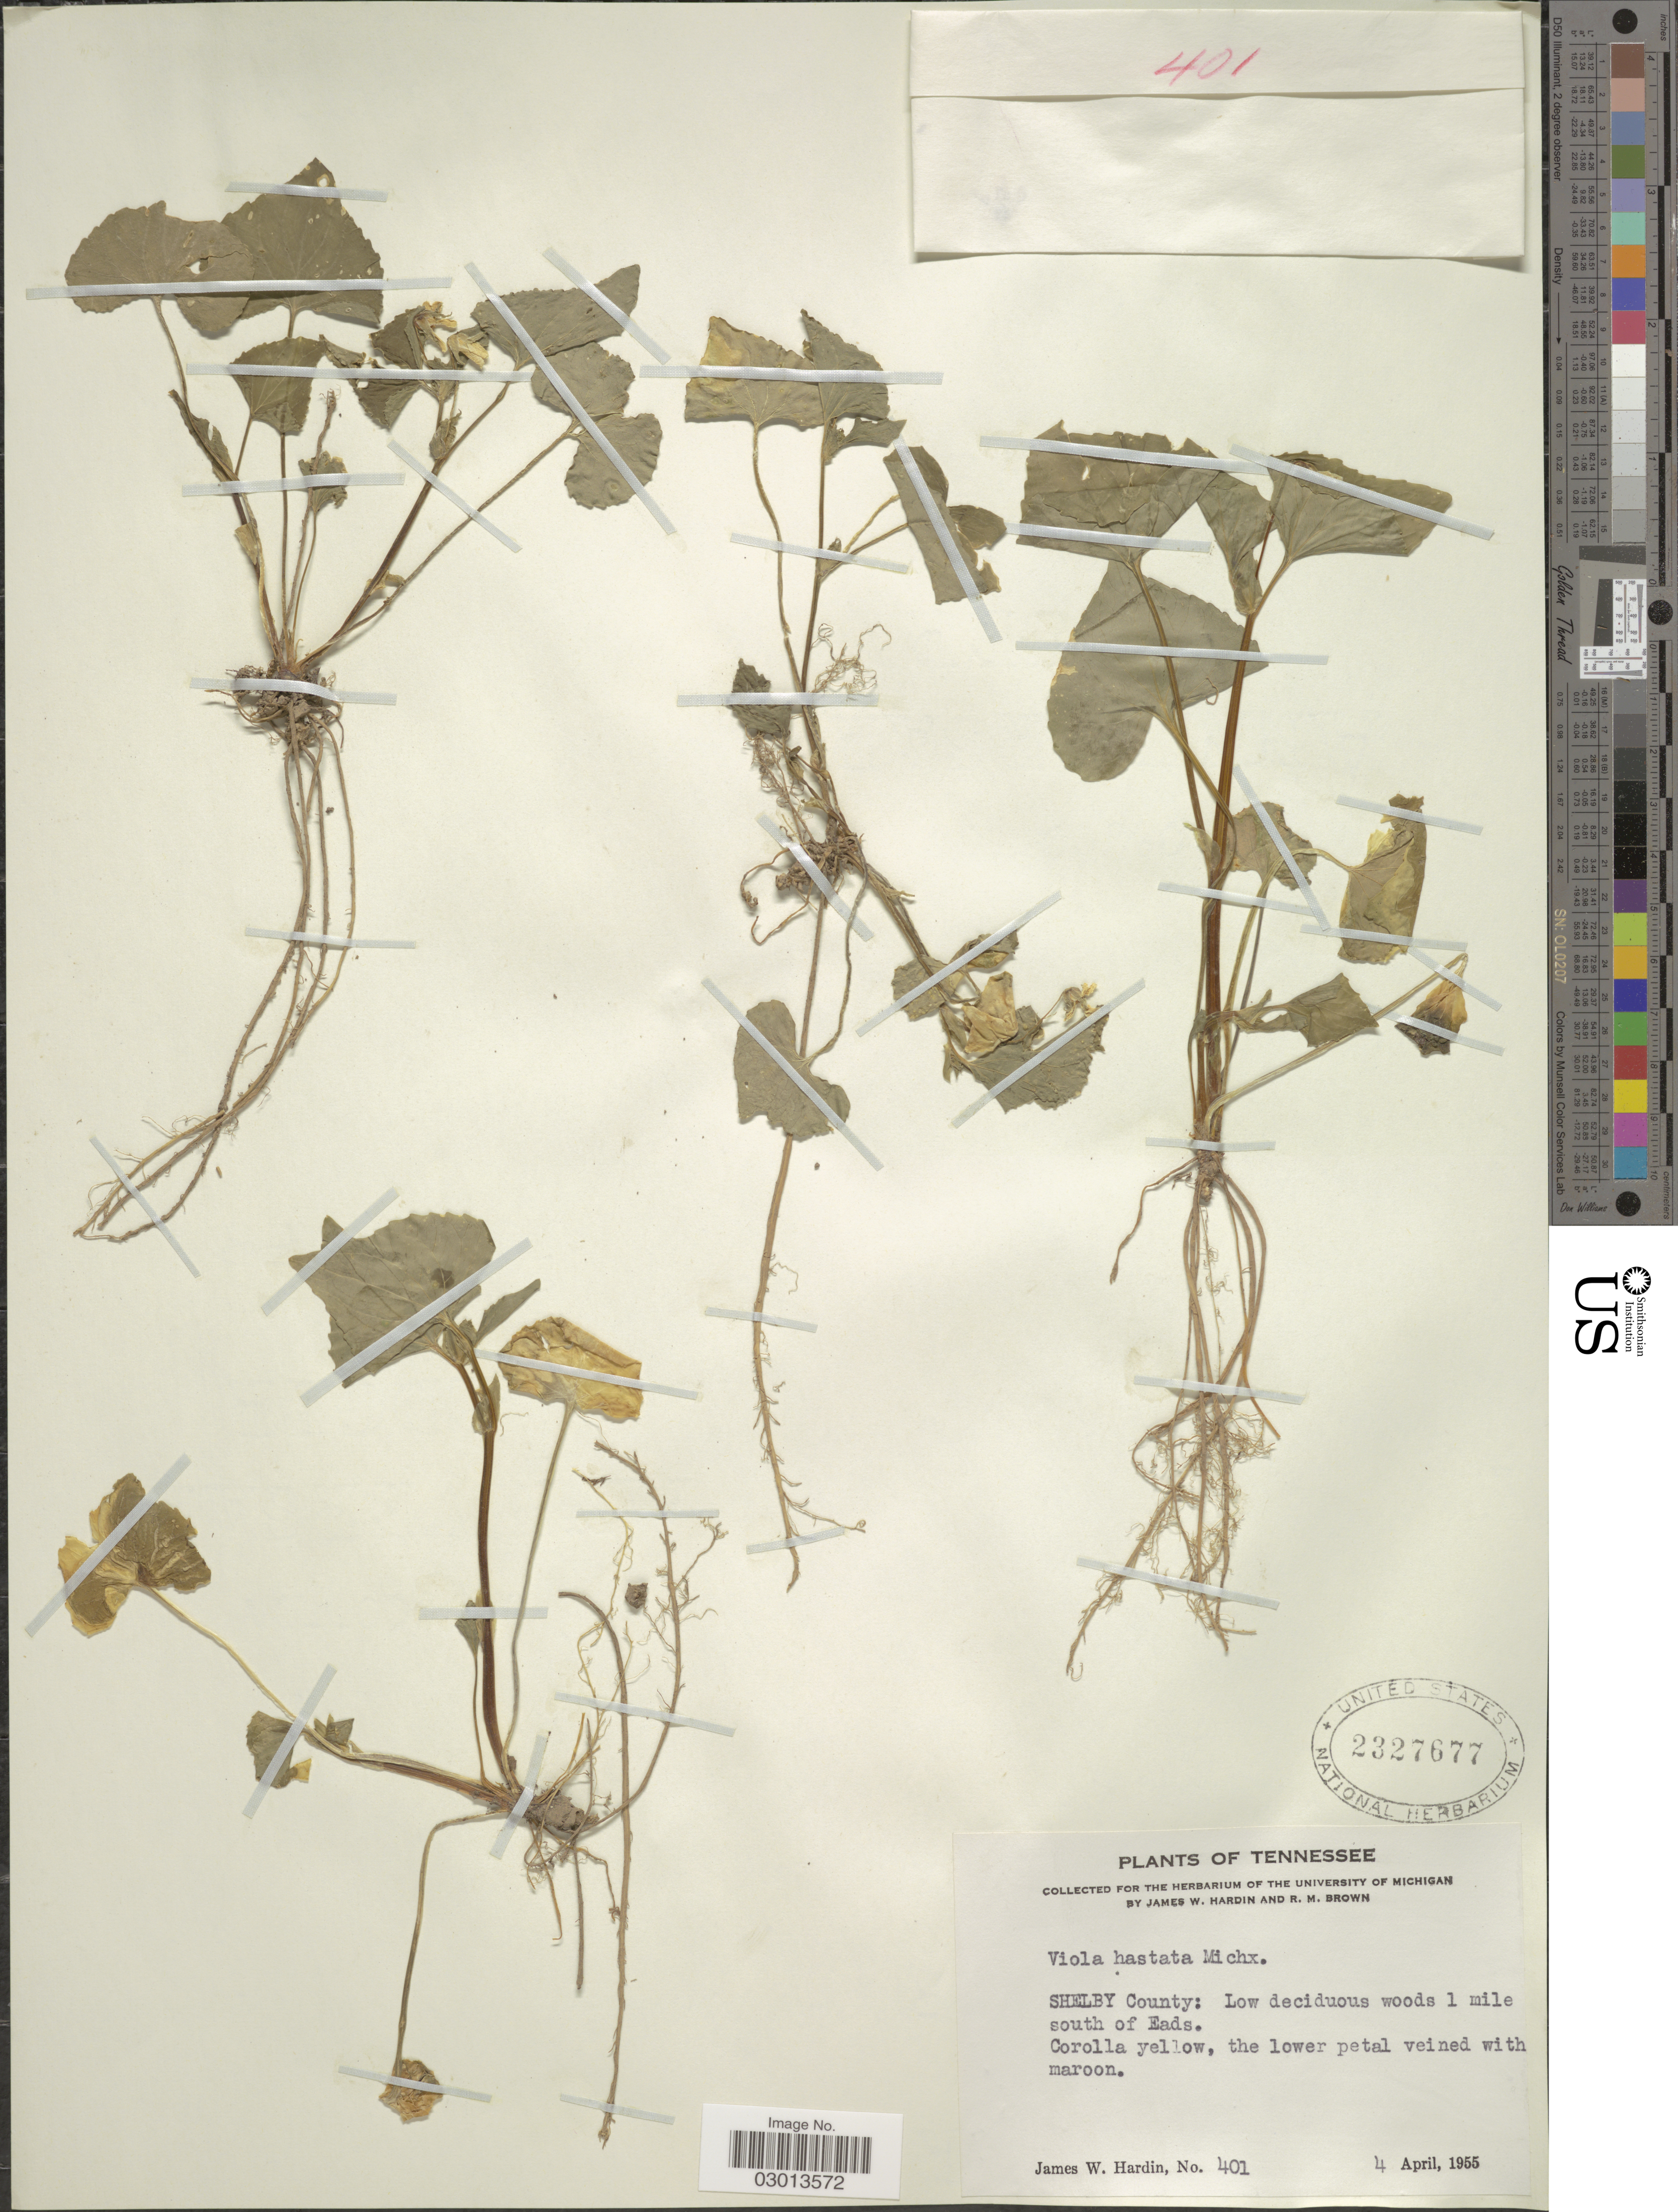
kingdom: Plantae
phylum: Tracheophyta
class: Magnoliopsida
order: Malpighiales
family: Violaceae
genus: Viola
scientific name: Viola pensylvanica var. leiocarpa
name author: (Fernald & Wiegand) Fernald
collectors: J. W. Hardin & R. Brown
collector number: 401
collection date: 1955-04-04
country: United States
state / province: Tennessee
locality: Shelby County: 1 mile south of Eads.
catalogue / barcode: US 2327677